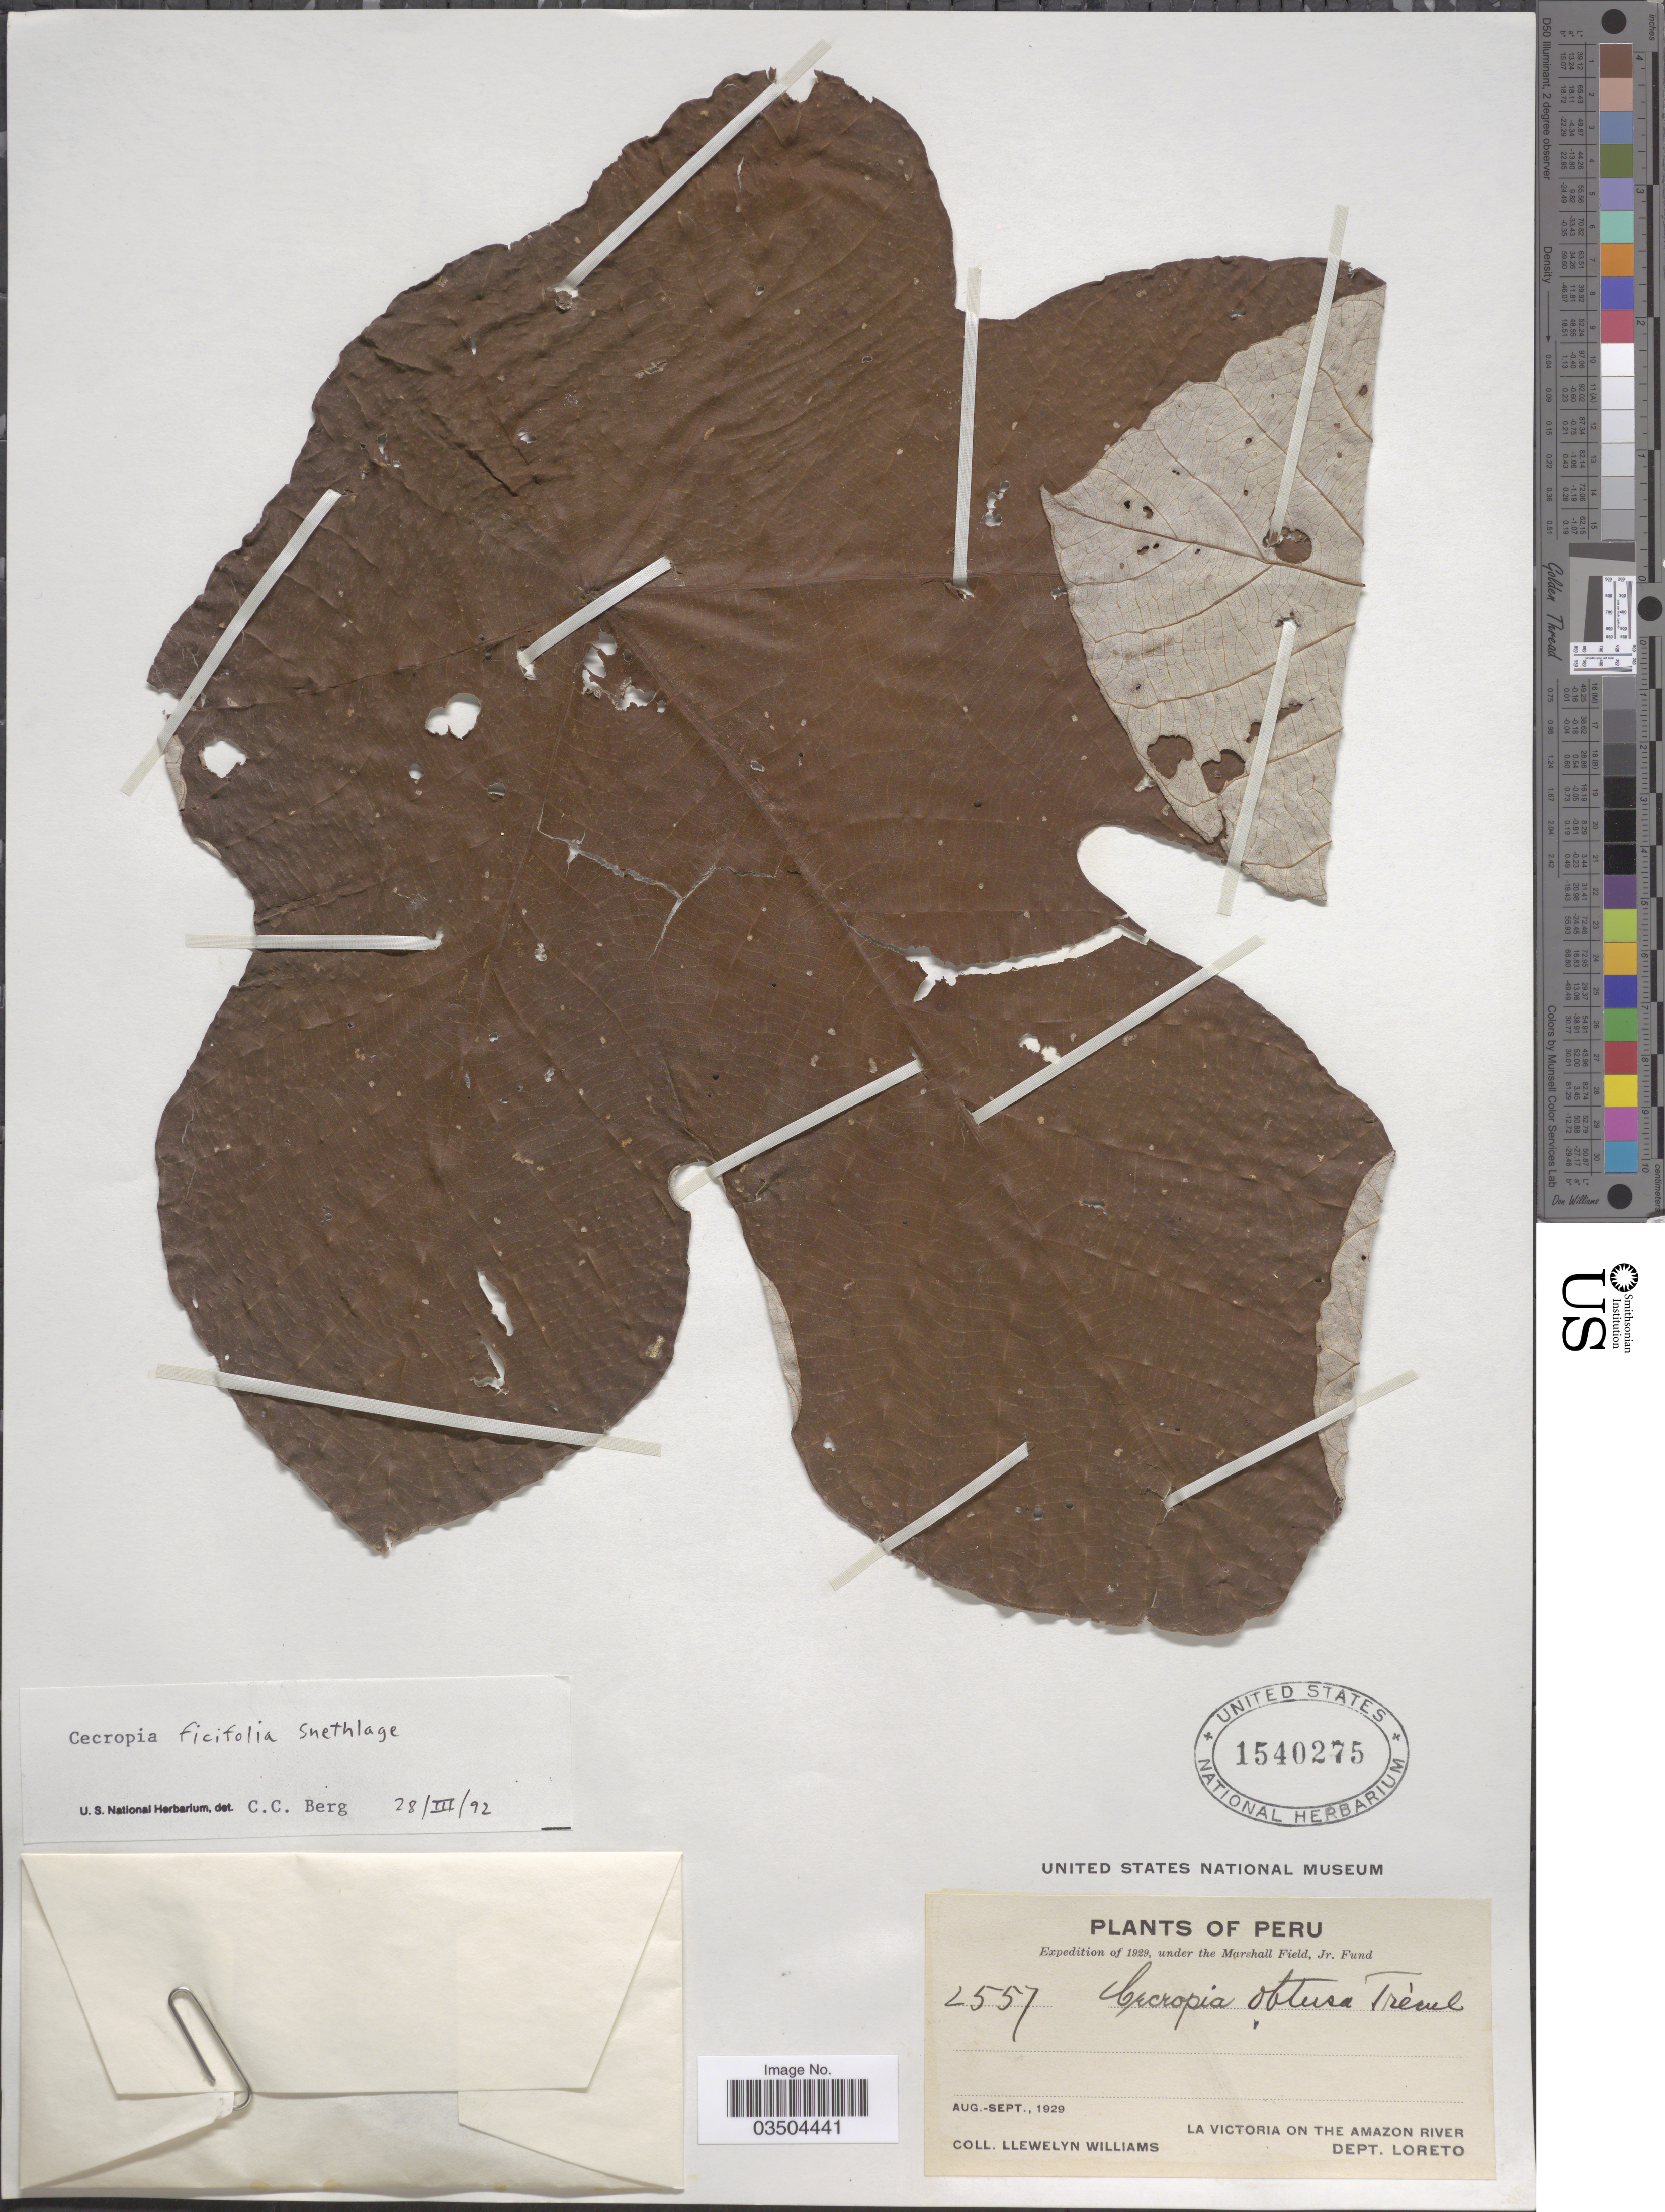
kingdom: Plantae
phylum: Tracheophyta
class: Magnoliopsida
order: Rosales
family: Urticaceae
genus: Cecropia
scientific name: Cecropia ficifolia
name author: Snethlage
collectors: Ll. Williams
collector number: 2557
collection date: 1929-08/1929-09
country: Peru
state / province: Loreto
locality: La Victoria on The Amazon River, Dept. Loreto.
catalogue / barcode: US 1540275